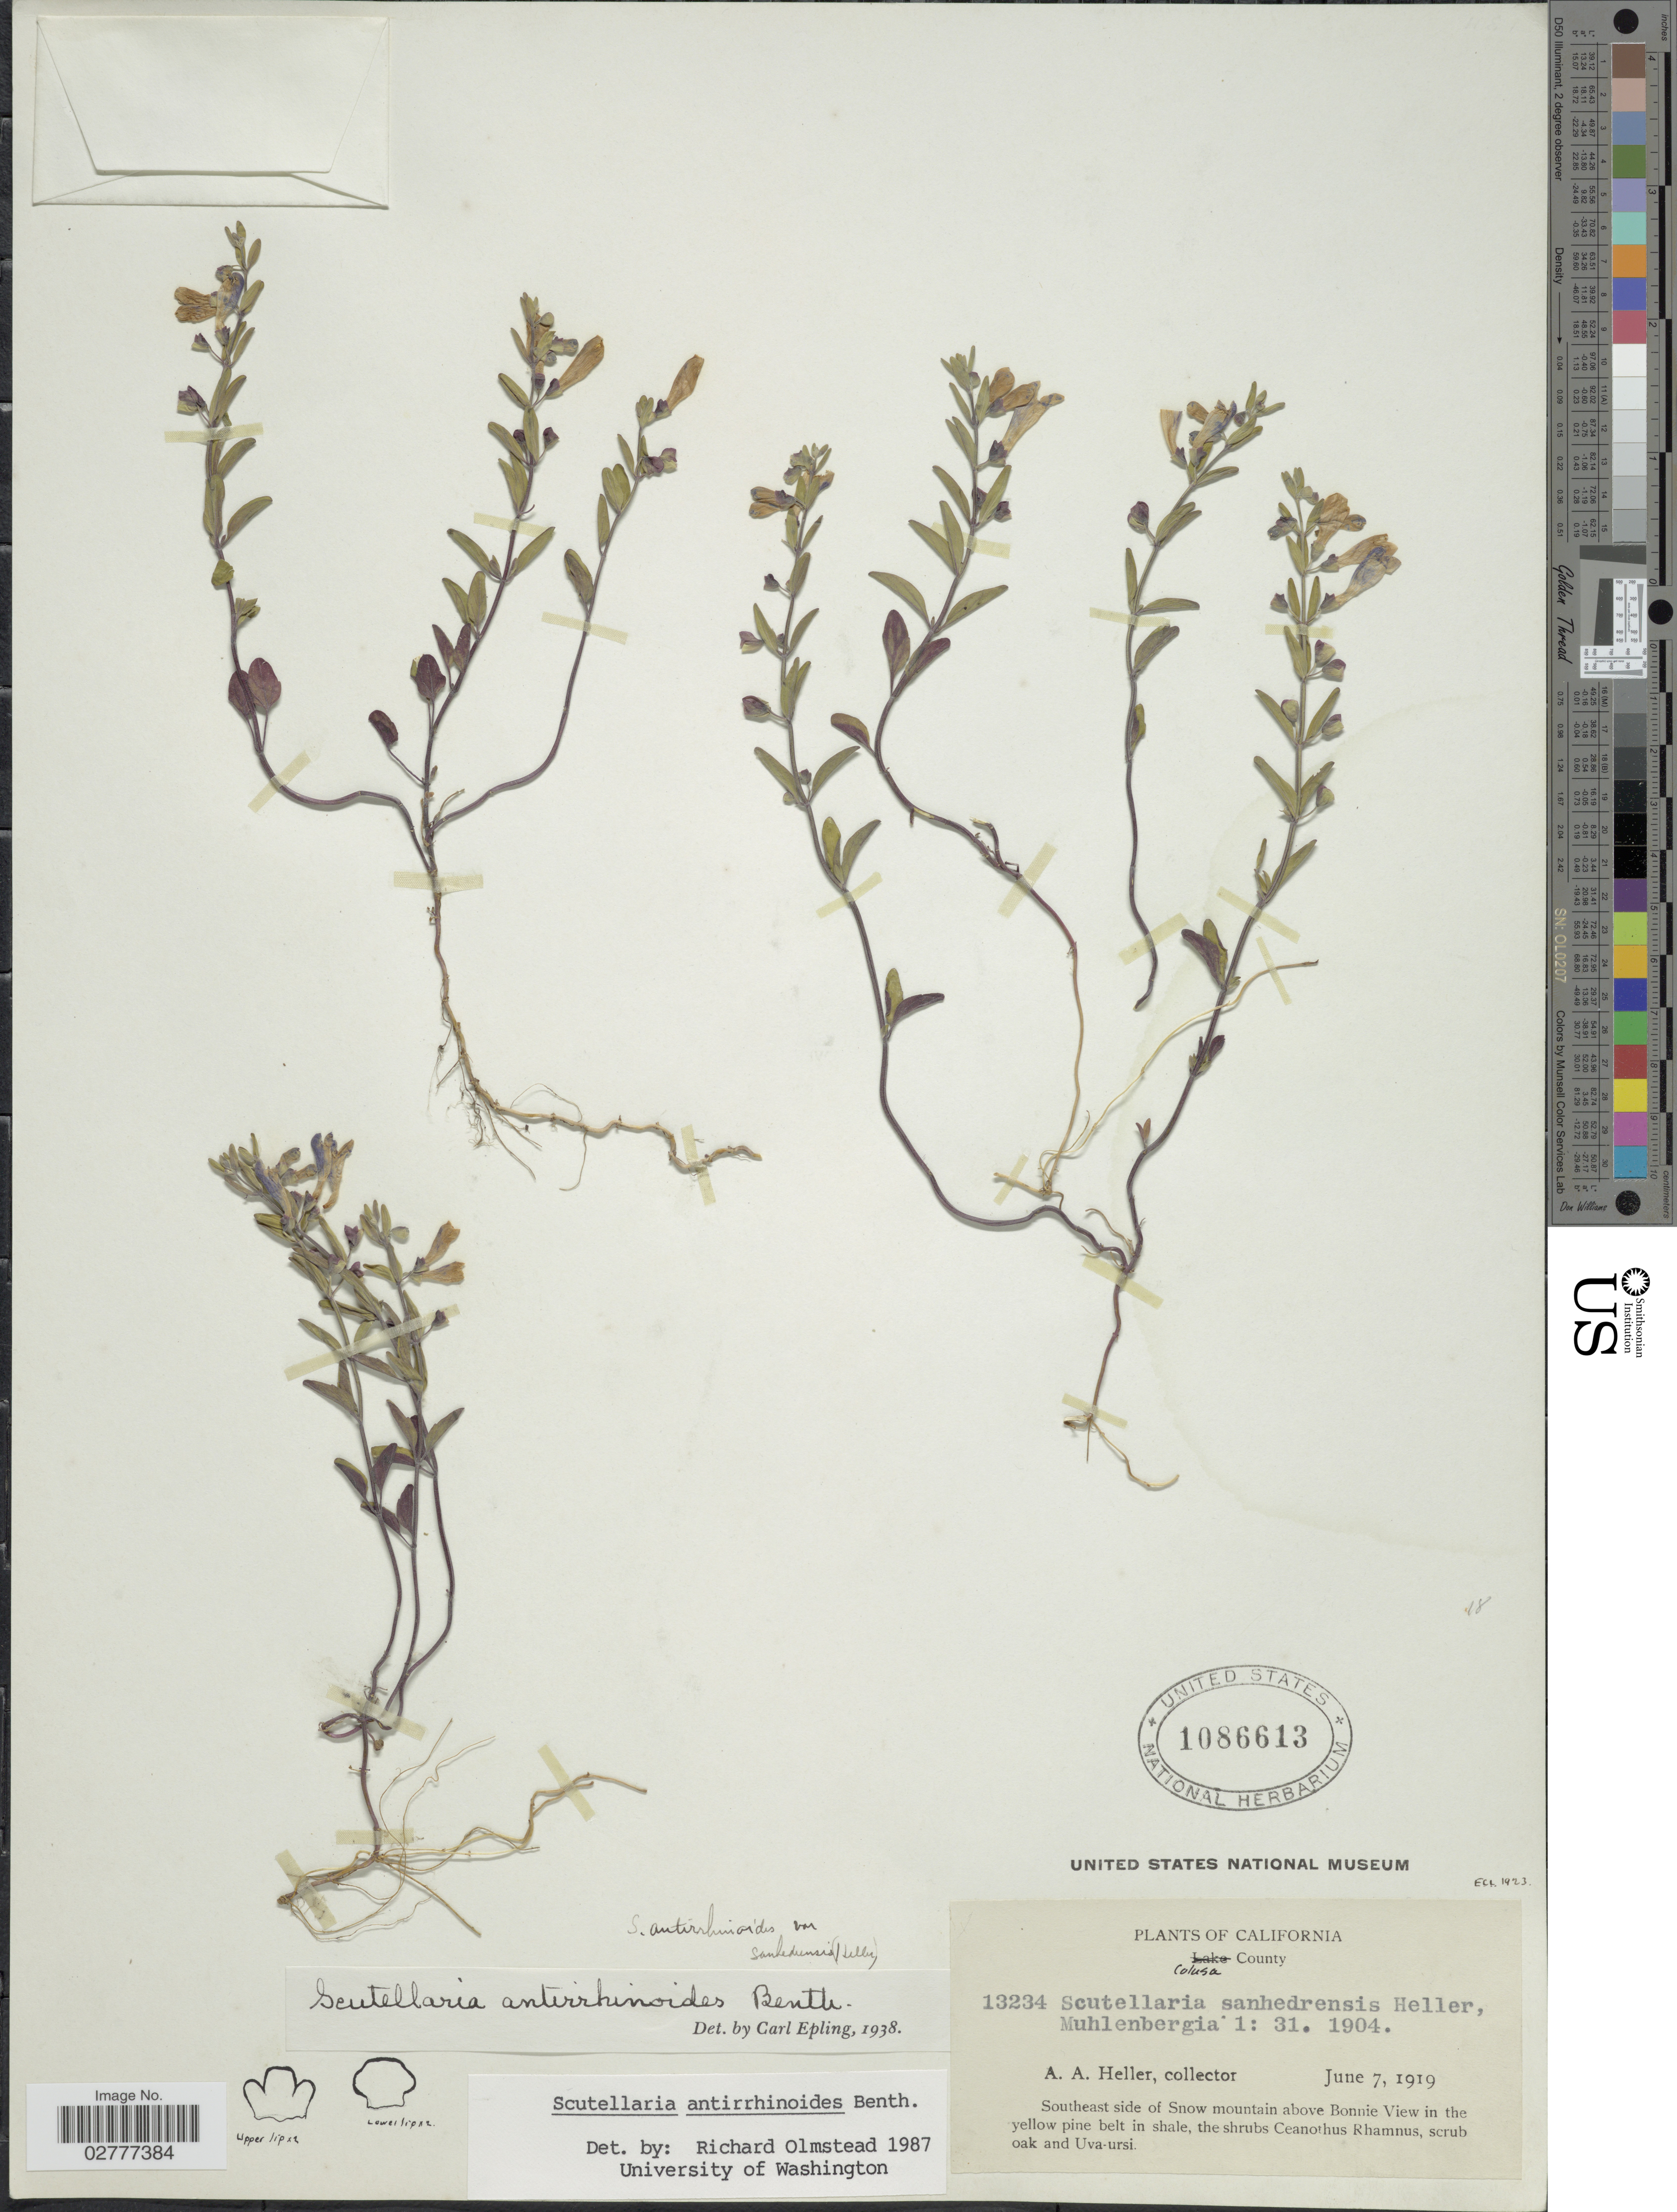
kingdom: Plantae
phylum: Tracheophyta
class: Magnoliopsida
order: Lamiales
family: Lamiaceae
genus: Scutellaria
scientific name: Scutellaria antirrhinoides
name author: Benth.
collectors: A. A. Heller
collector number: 13234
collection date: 1919-06-07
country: United States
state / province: California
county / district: Colusa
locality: Colusa County. Southeast side of Snow mountain above Bonnie View in the yellow pine belt in shale.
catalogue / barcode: US 1086613